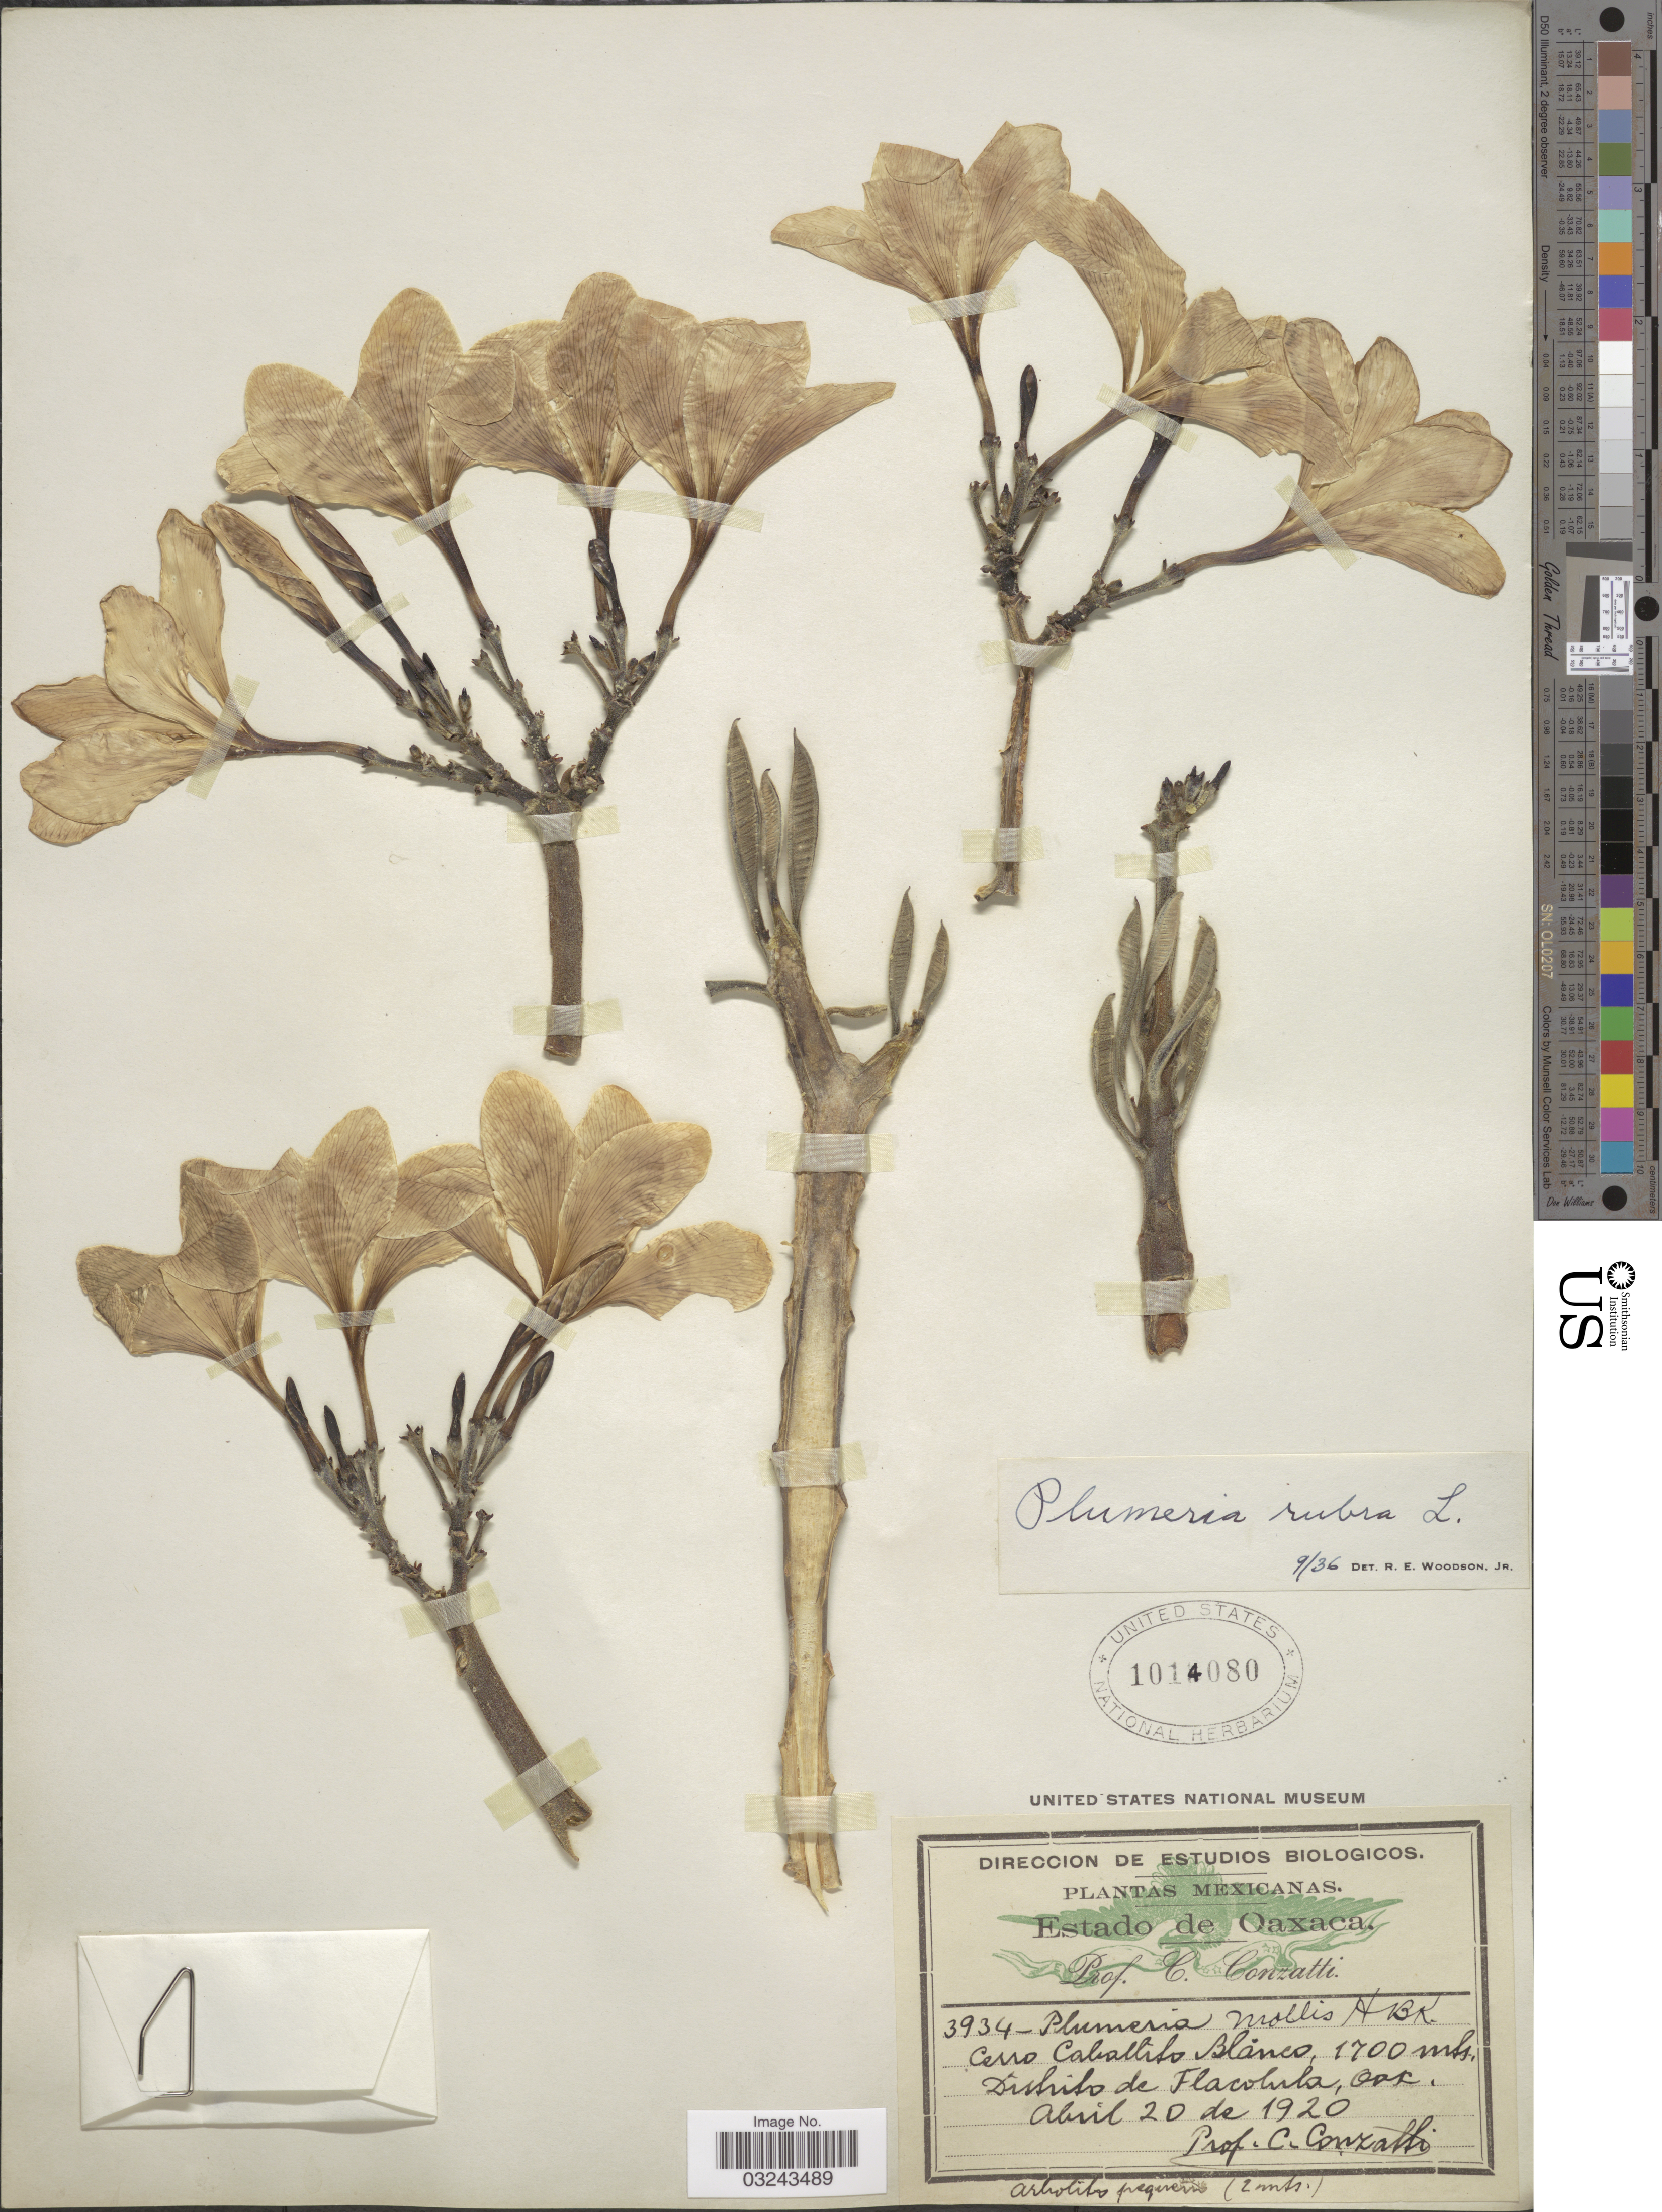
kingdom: Plantae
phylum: Tracheophyta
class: Magnoliopsida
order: Gentianales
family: Apocynaceae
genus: Plumeria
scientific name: Plumeria rubra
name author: L.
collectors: C. Conzatti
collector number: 3934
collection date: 1920-04-20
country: Mexico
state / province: Oaxaca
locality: Cerro Caballito Blanco, Distrito de Tlacolula, Oax.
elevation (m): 1700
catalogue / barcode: US 1014080